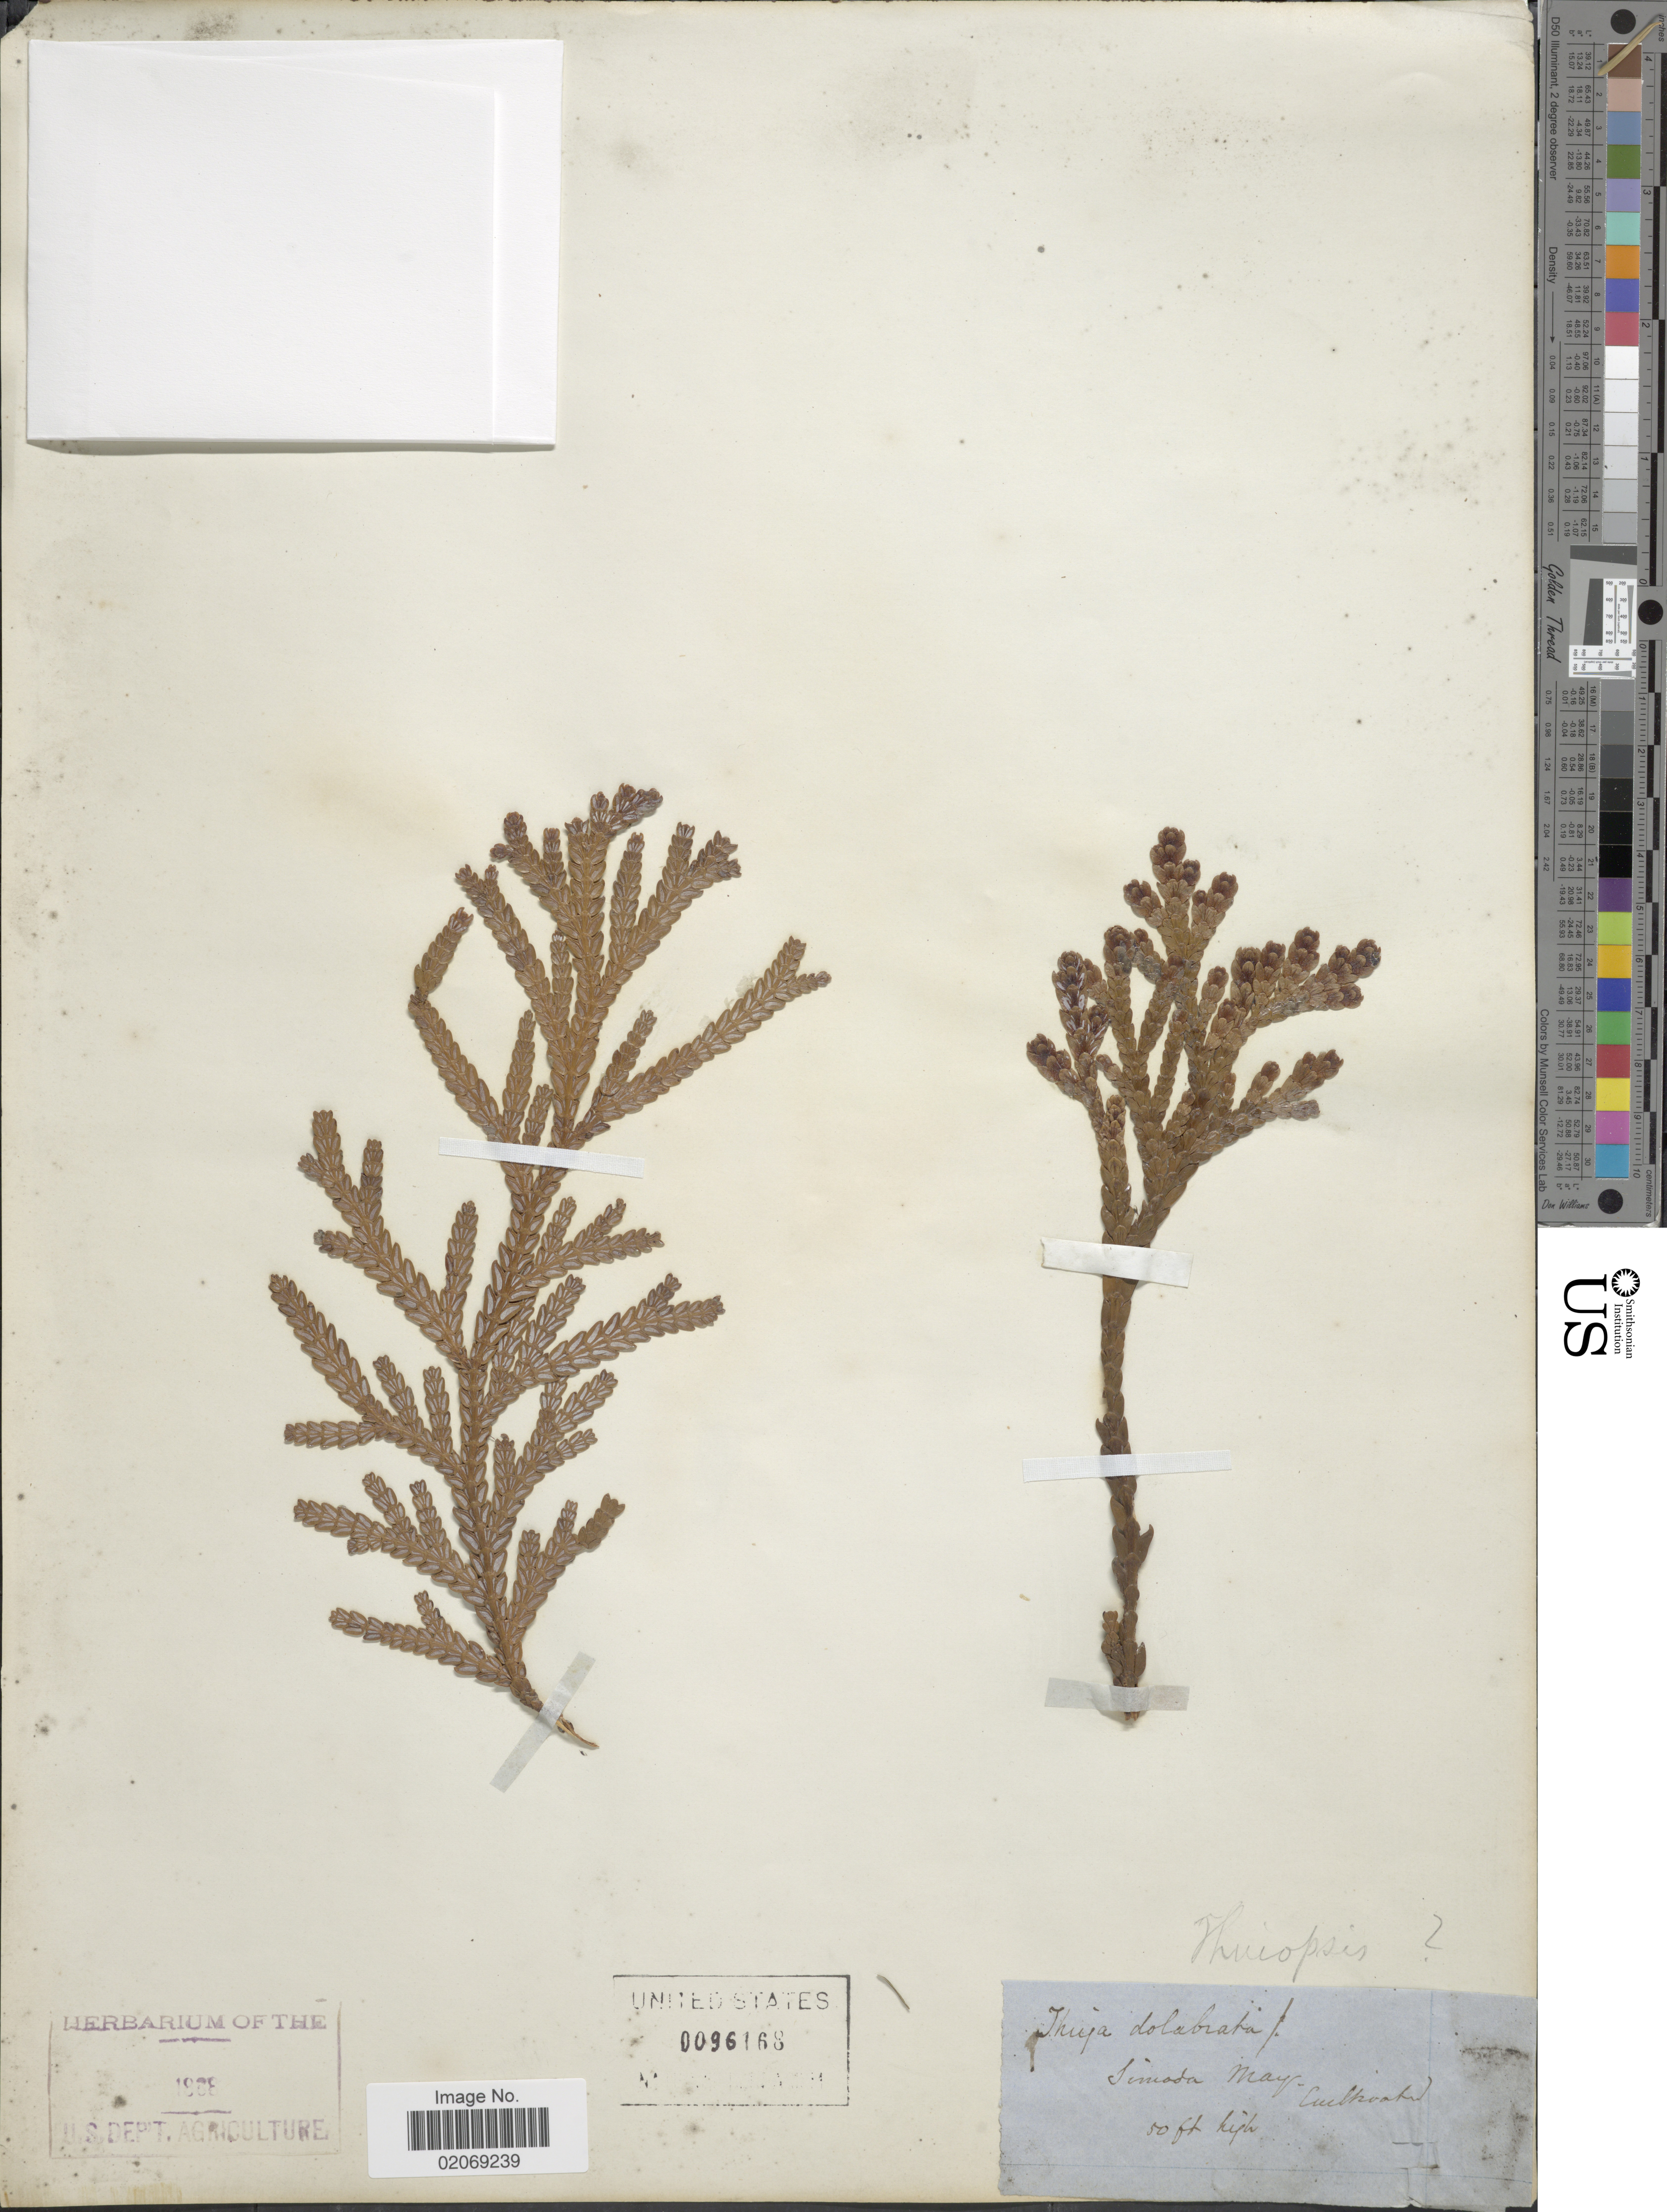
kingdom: Plantae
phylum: Tracheophyta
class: Pinopsida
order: Pinales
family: Cupressaceae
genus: Thujopsis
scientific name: Thujopsis sp.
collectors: U.S. Department of Agriculture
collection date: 1988-05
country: Japan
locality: Simoda.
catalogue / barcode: US 96168